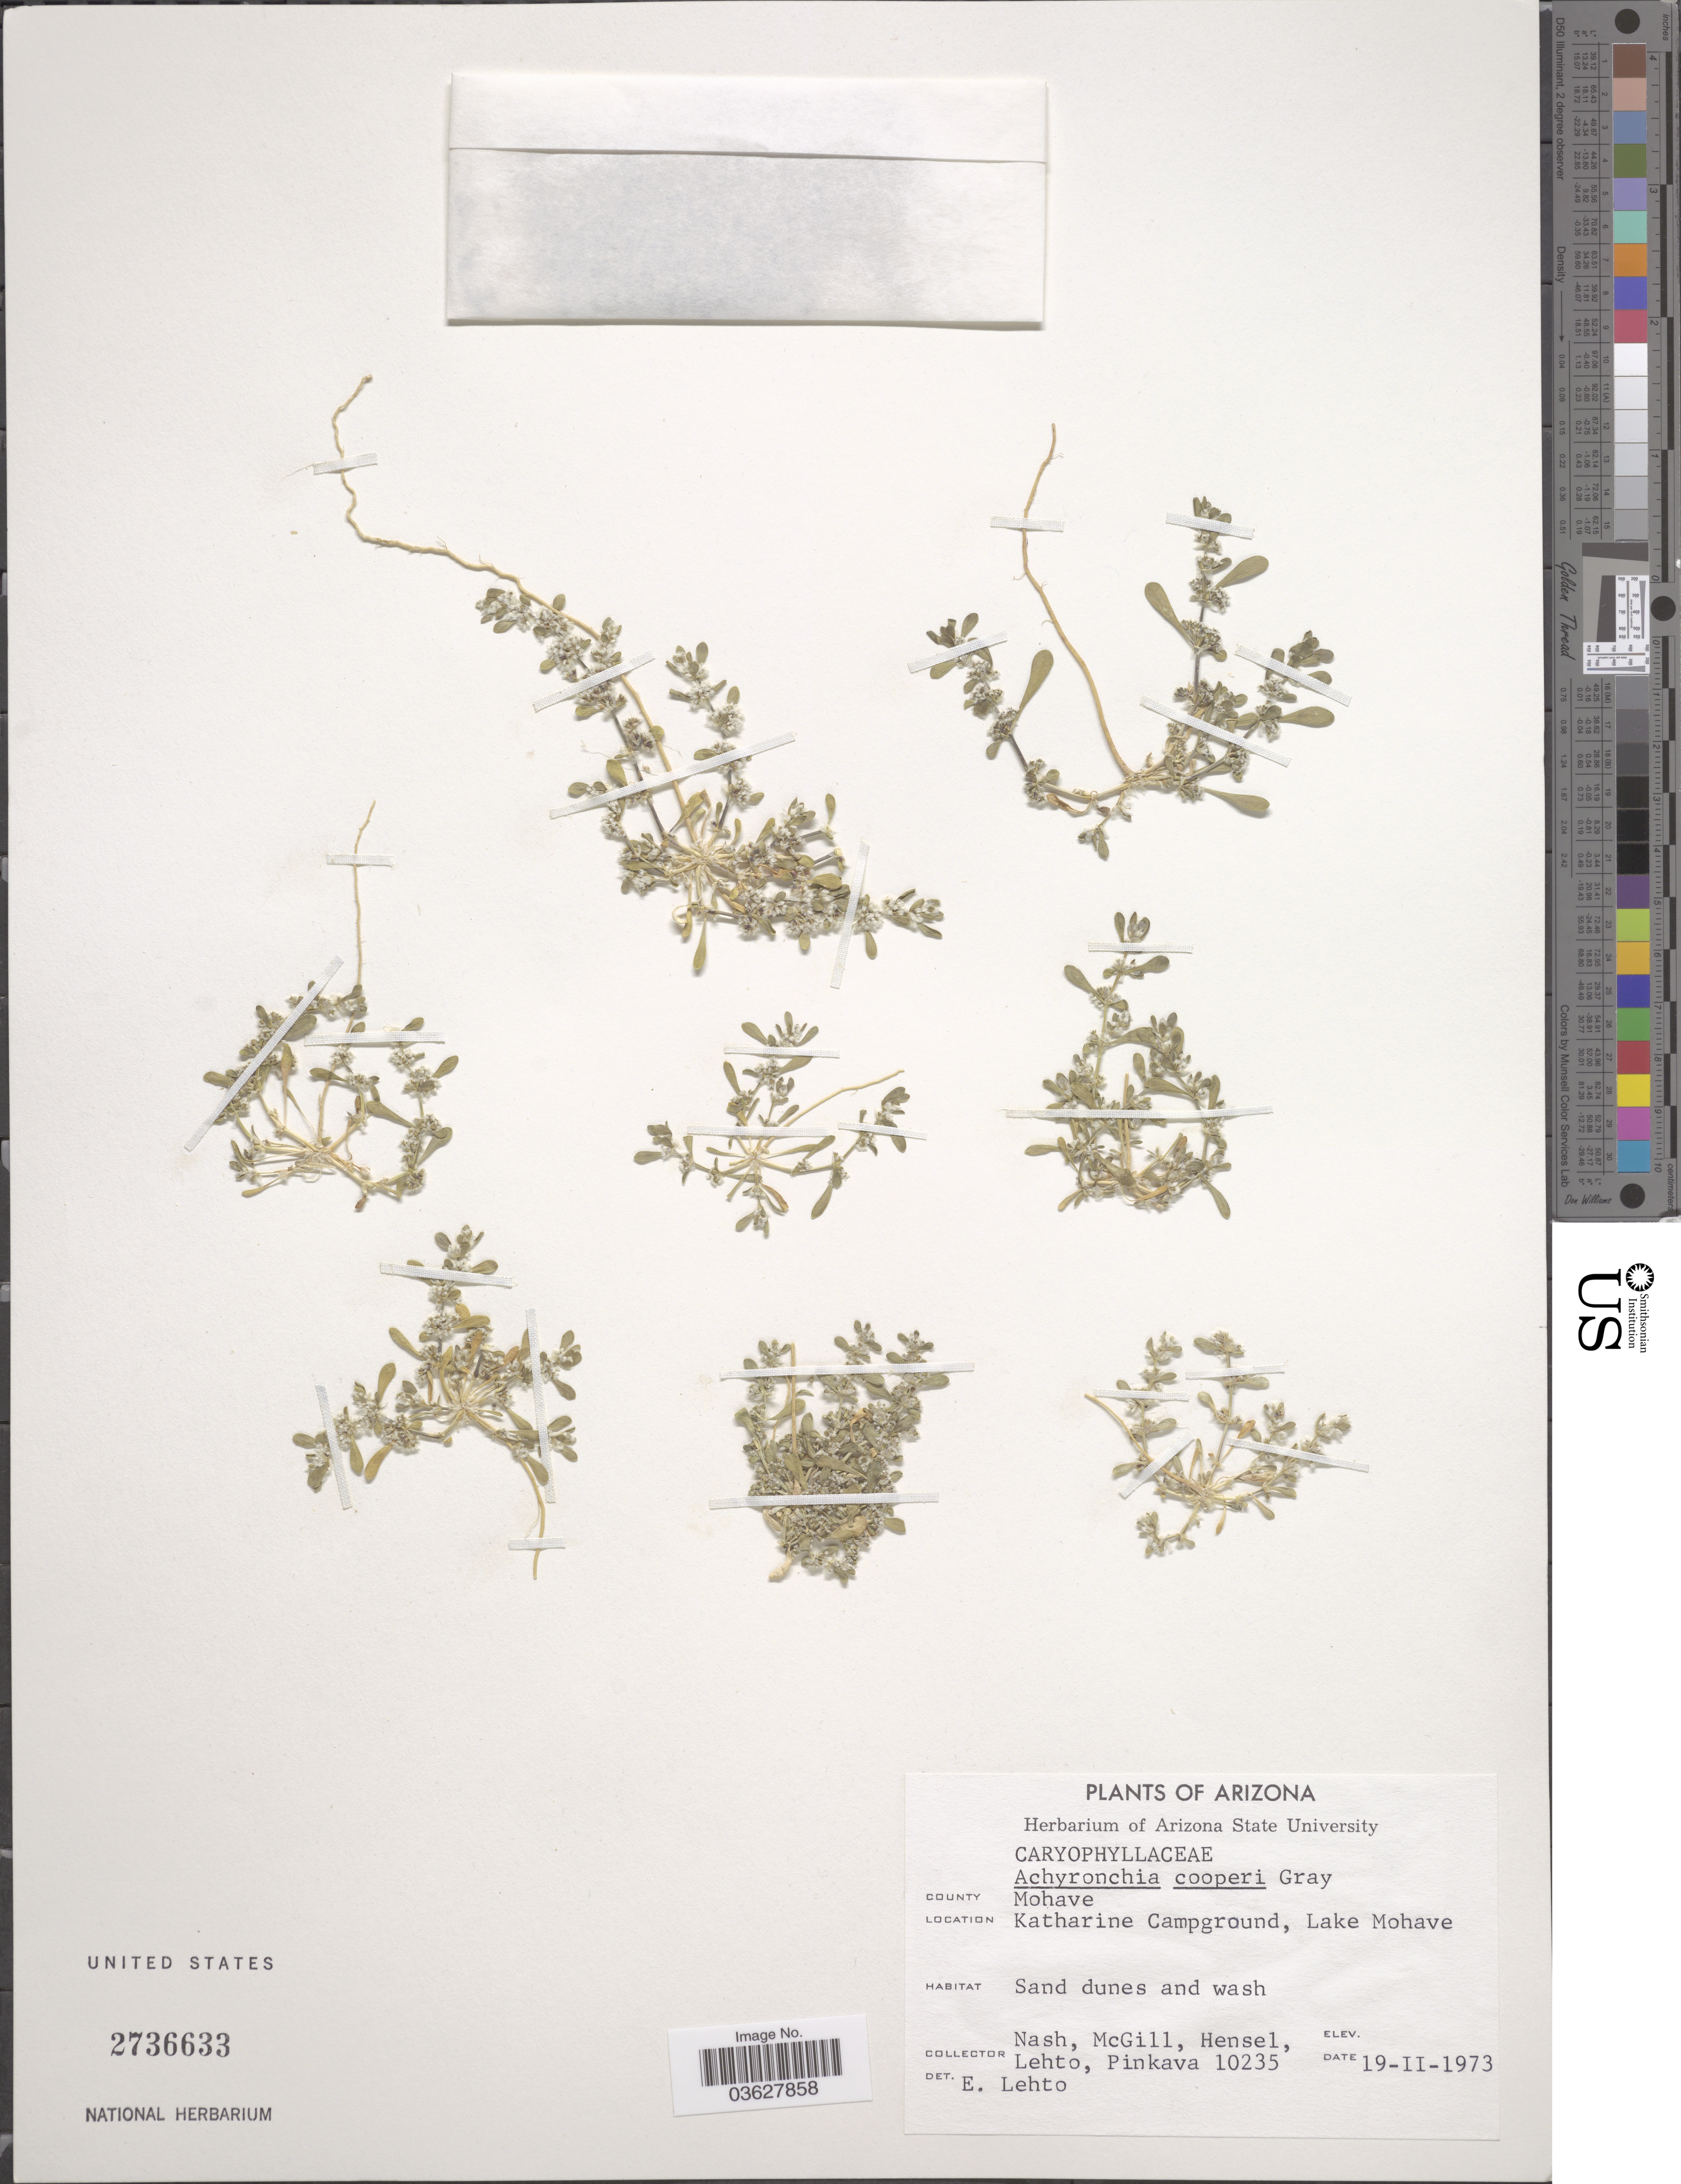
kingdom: Plantae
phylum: Tracheophyta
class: Magnoliopsida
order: Caryophyllales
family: Caryophyllaceae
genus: Achyronychia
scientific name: Achyronychia cooperi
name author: A. Gray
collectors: -- Nash, -. McGill, -. Hensel, -. Lehto & -. Pinkava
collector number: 10235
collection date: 1973-02-19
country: United States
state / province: Arizona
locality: County Mohave. Katharine Campground, Lake Mohave.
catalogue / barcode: US 2736633